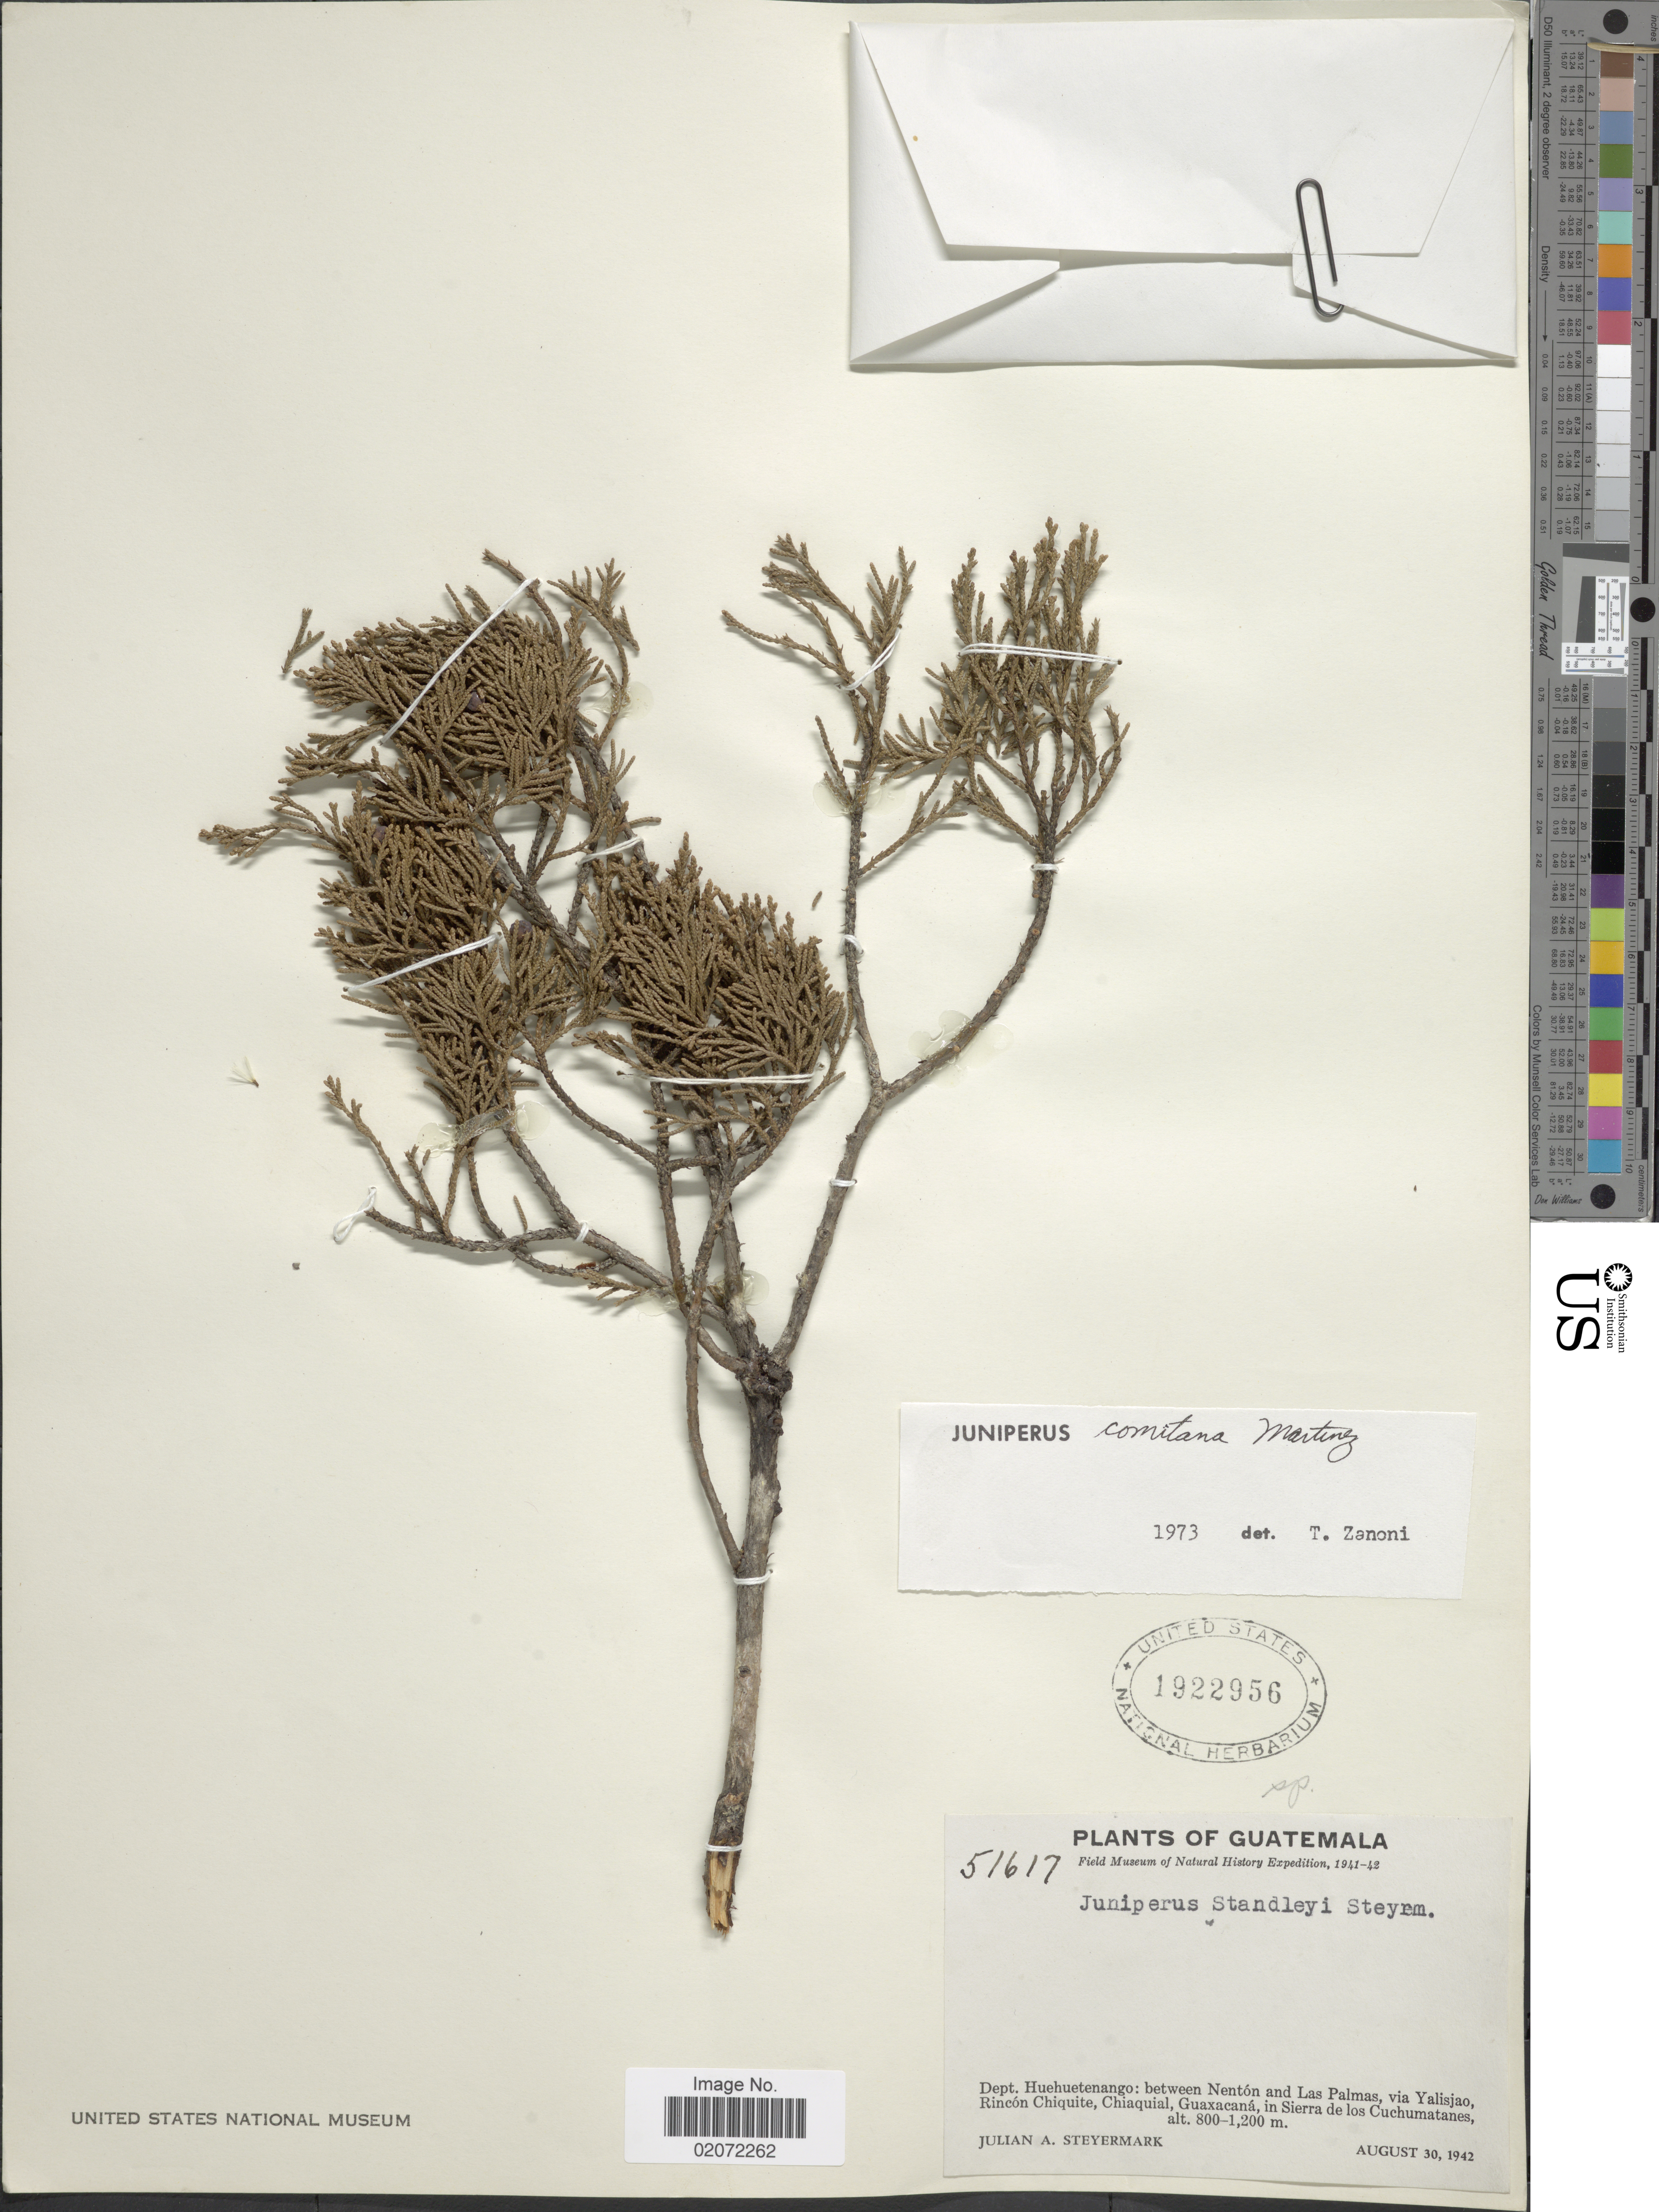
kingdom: Plantae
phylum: Tracheophyta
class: Pinopsida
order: Pinales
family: Cupressaceae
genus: Juniperus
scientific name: Juniperus comitana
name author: Martínez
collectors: J. Steyermark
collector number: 51617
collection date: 1942-08-30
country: Guatemala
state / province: Huehuetenango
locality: Dept. Huehuetenango:between Nenton and Las Palmas, via Yalisjao Rincon Chiquite, Chiaquial, Guaxacana, in Sierra de los Cuchumatanes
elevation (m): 800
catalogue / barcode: US 1922956